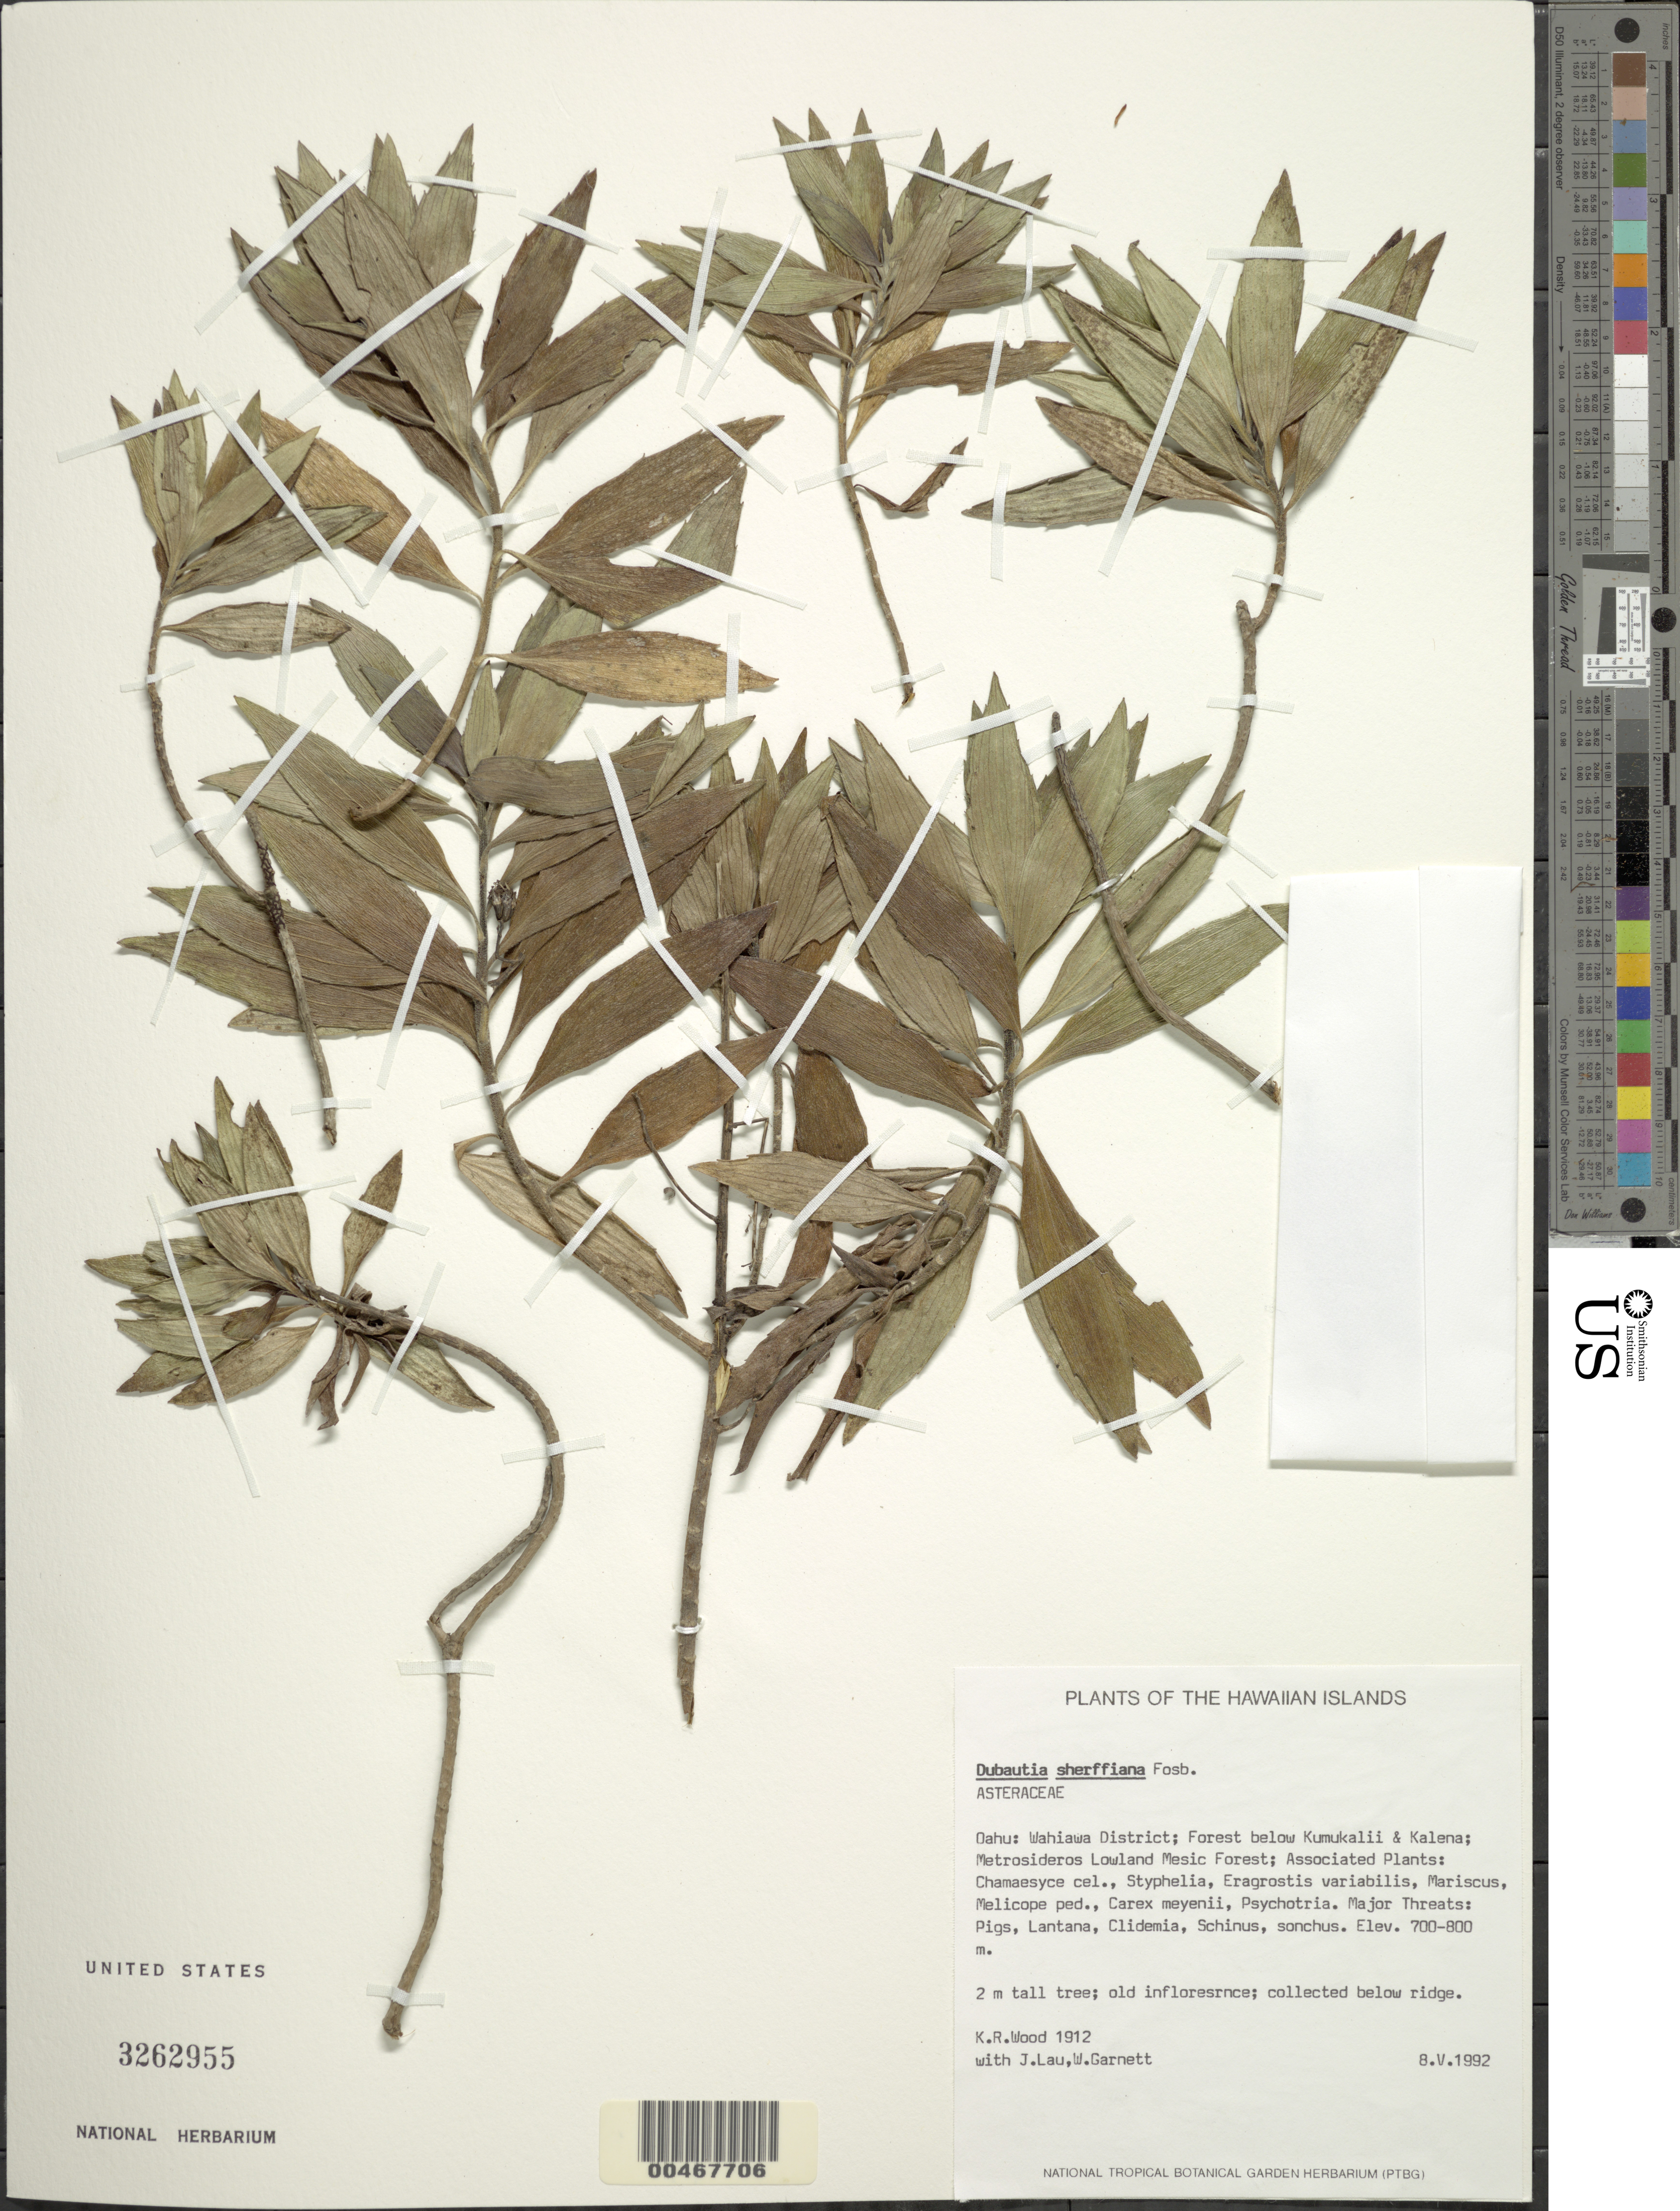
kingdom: Plantae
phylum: Tracheophyta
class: Magnoliopsida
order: Asterales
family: Asteraceae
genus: Dubautia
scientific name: Dubautia sherffiana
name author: Fosberg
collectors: K. R. Wood, J. Lau & W. Garnett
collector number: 1912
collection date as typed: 8 May 1992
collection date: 1992-05-08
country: United States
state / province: Hawaii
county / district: Honolulu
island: Oahu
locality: Wahiawa Dist., forest below Kamukalii & Kalena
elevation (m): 700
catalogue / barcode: US 3262955